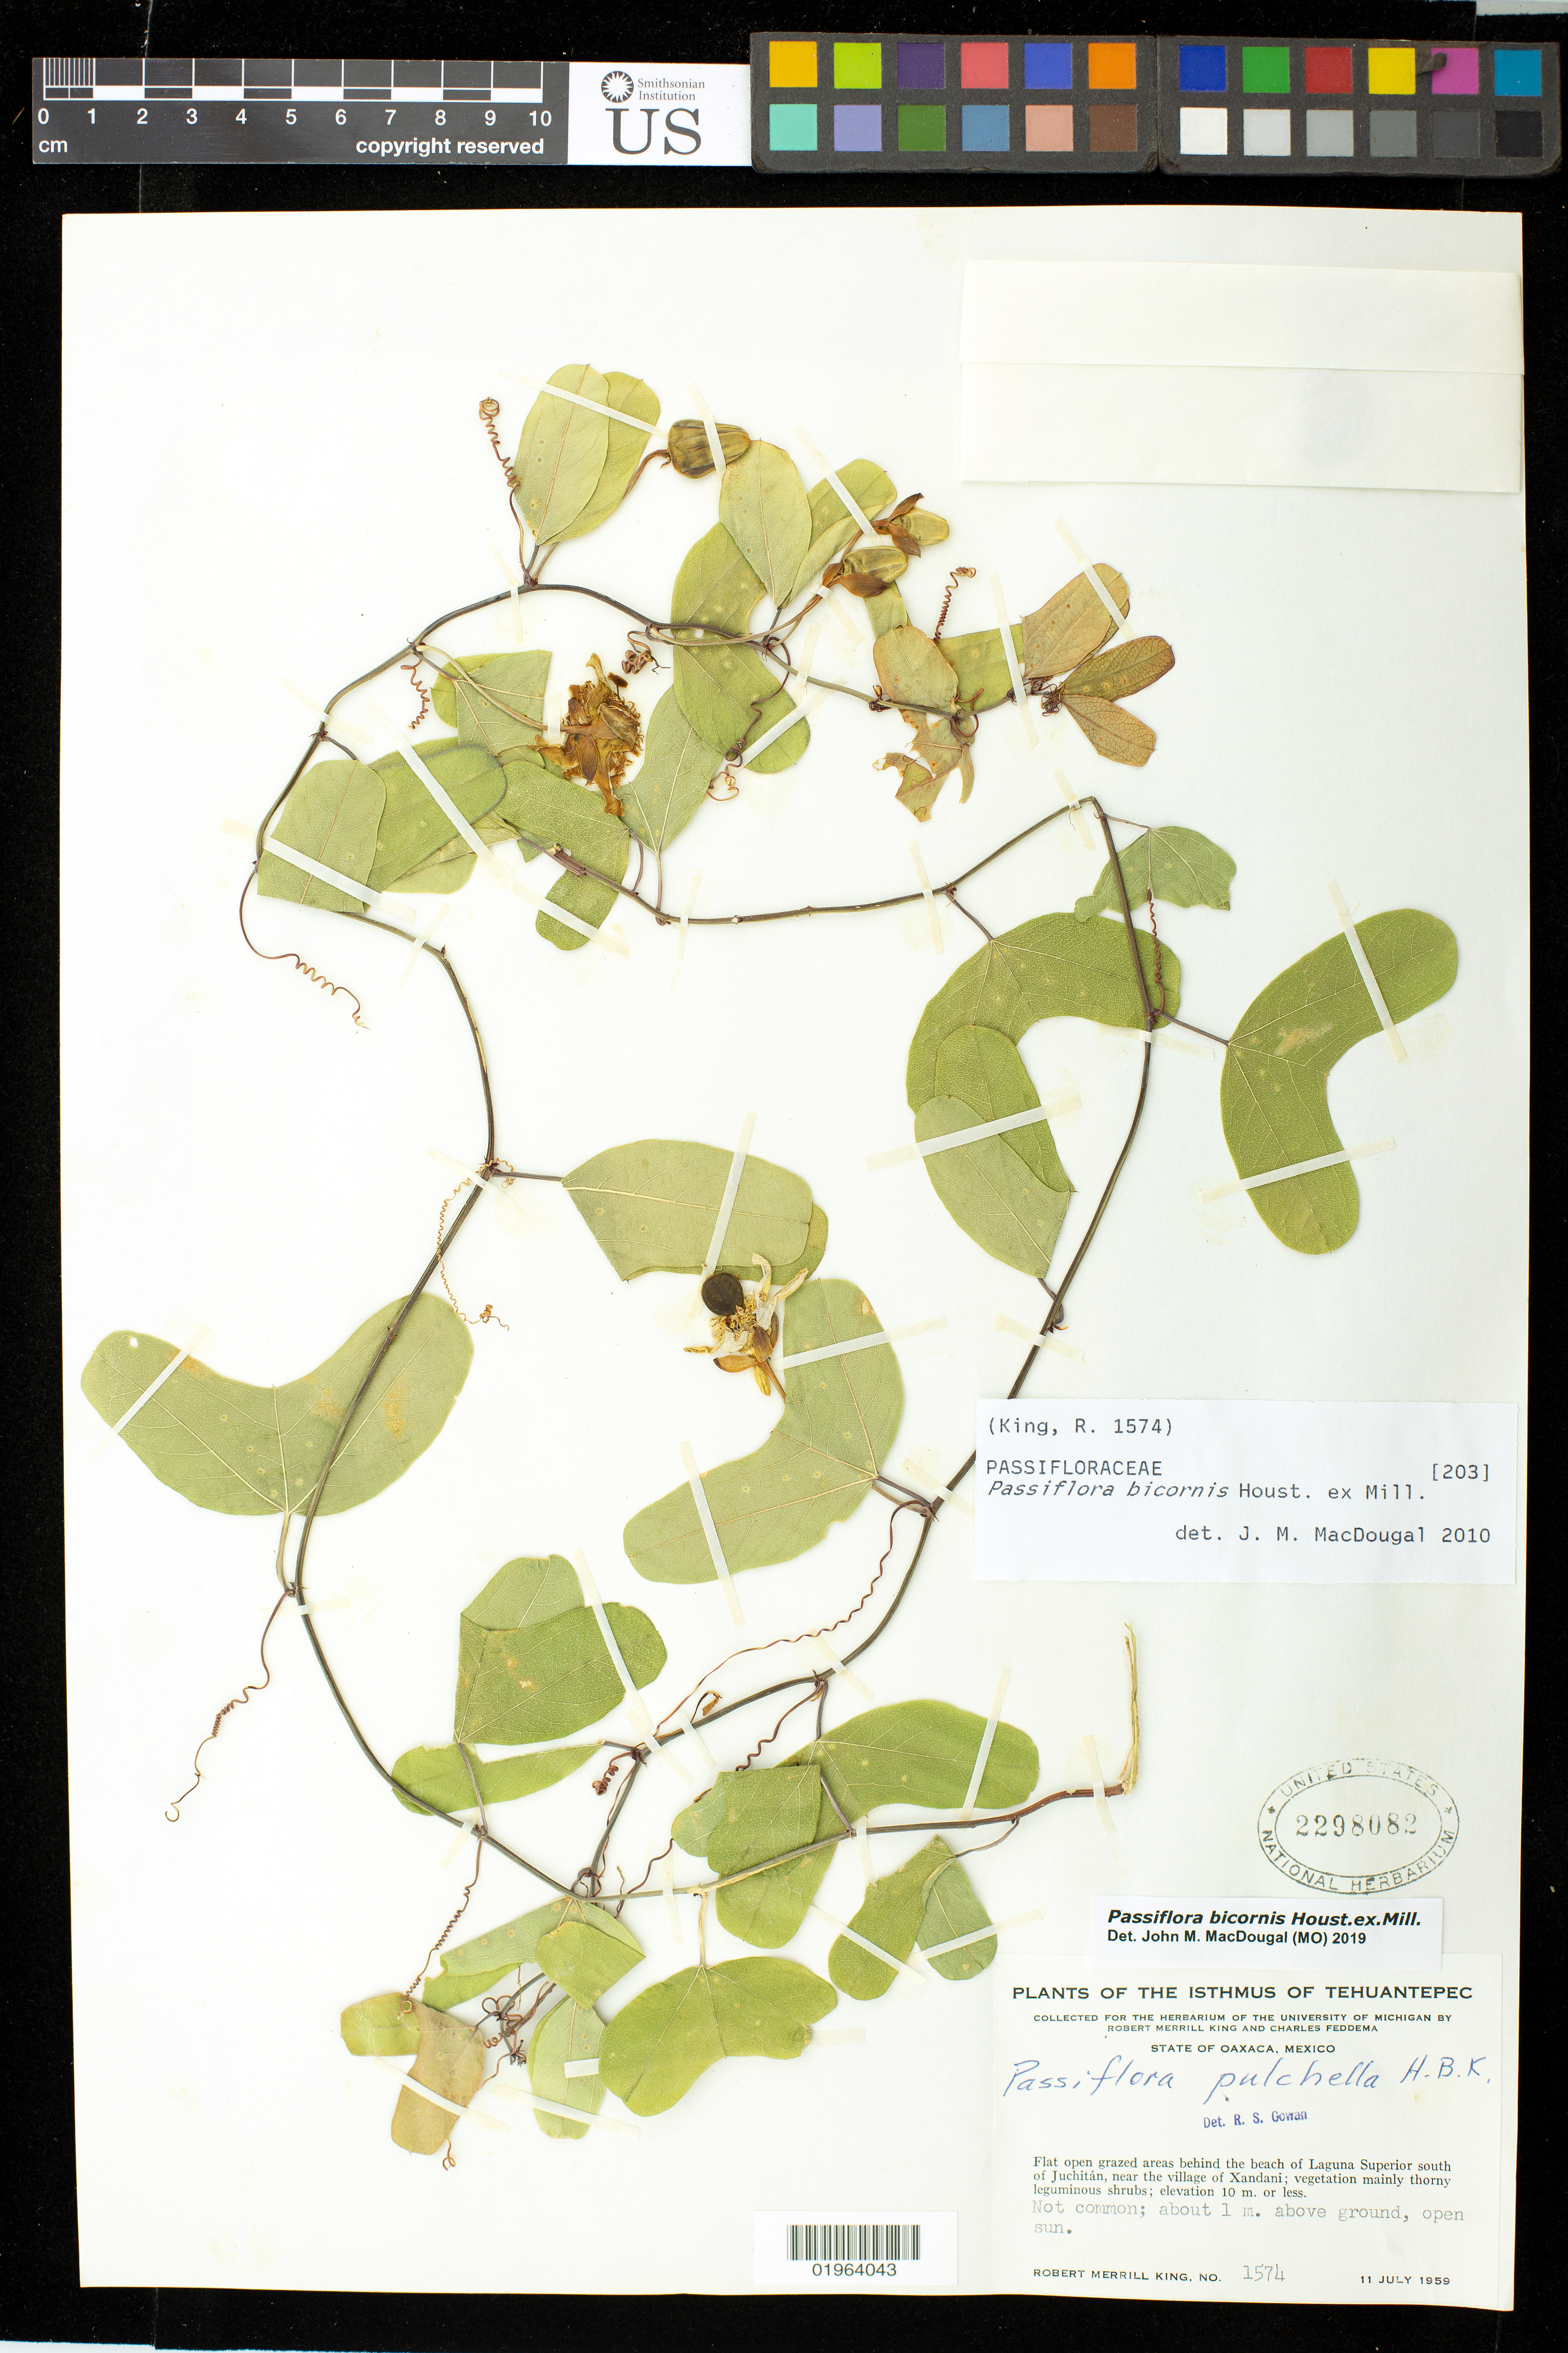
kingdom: Plantae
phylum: Tracheophyta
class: Magnoliopsida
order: Malpighiales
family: Passifloraceae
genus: Passiflora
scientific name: Passiflora bicornis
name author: Houst. ex Mill.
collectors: R. M. King & C. Feddema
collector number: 1574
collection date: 1959-07-11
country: Mexico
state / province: Oaxaca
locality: Laguna Superior south of Juchitan, near the village of Xandani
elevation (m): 10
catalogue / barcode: US 2298082